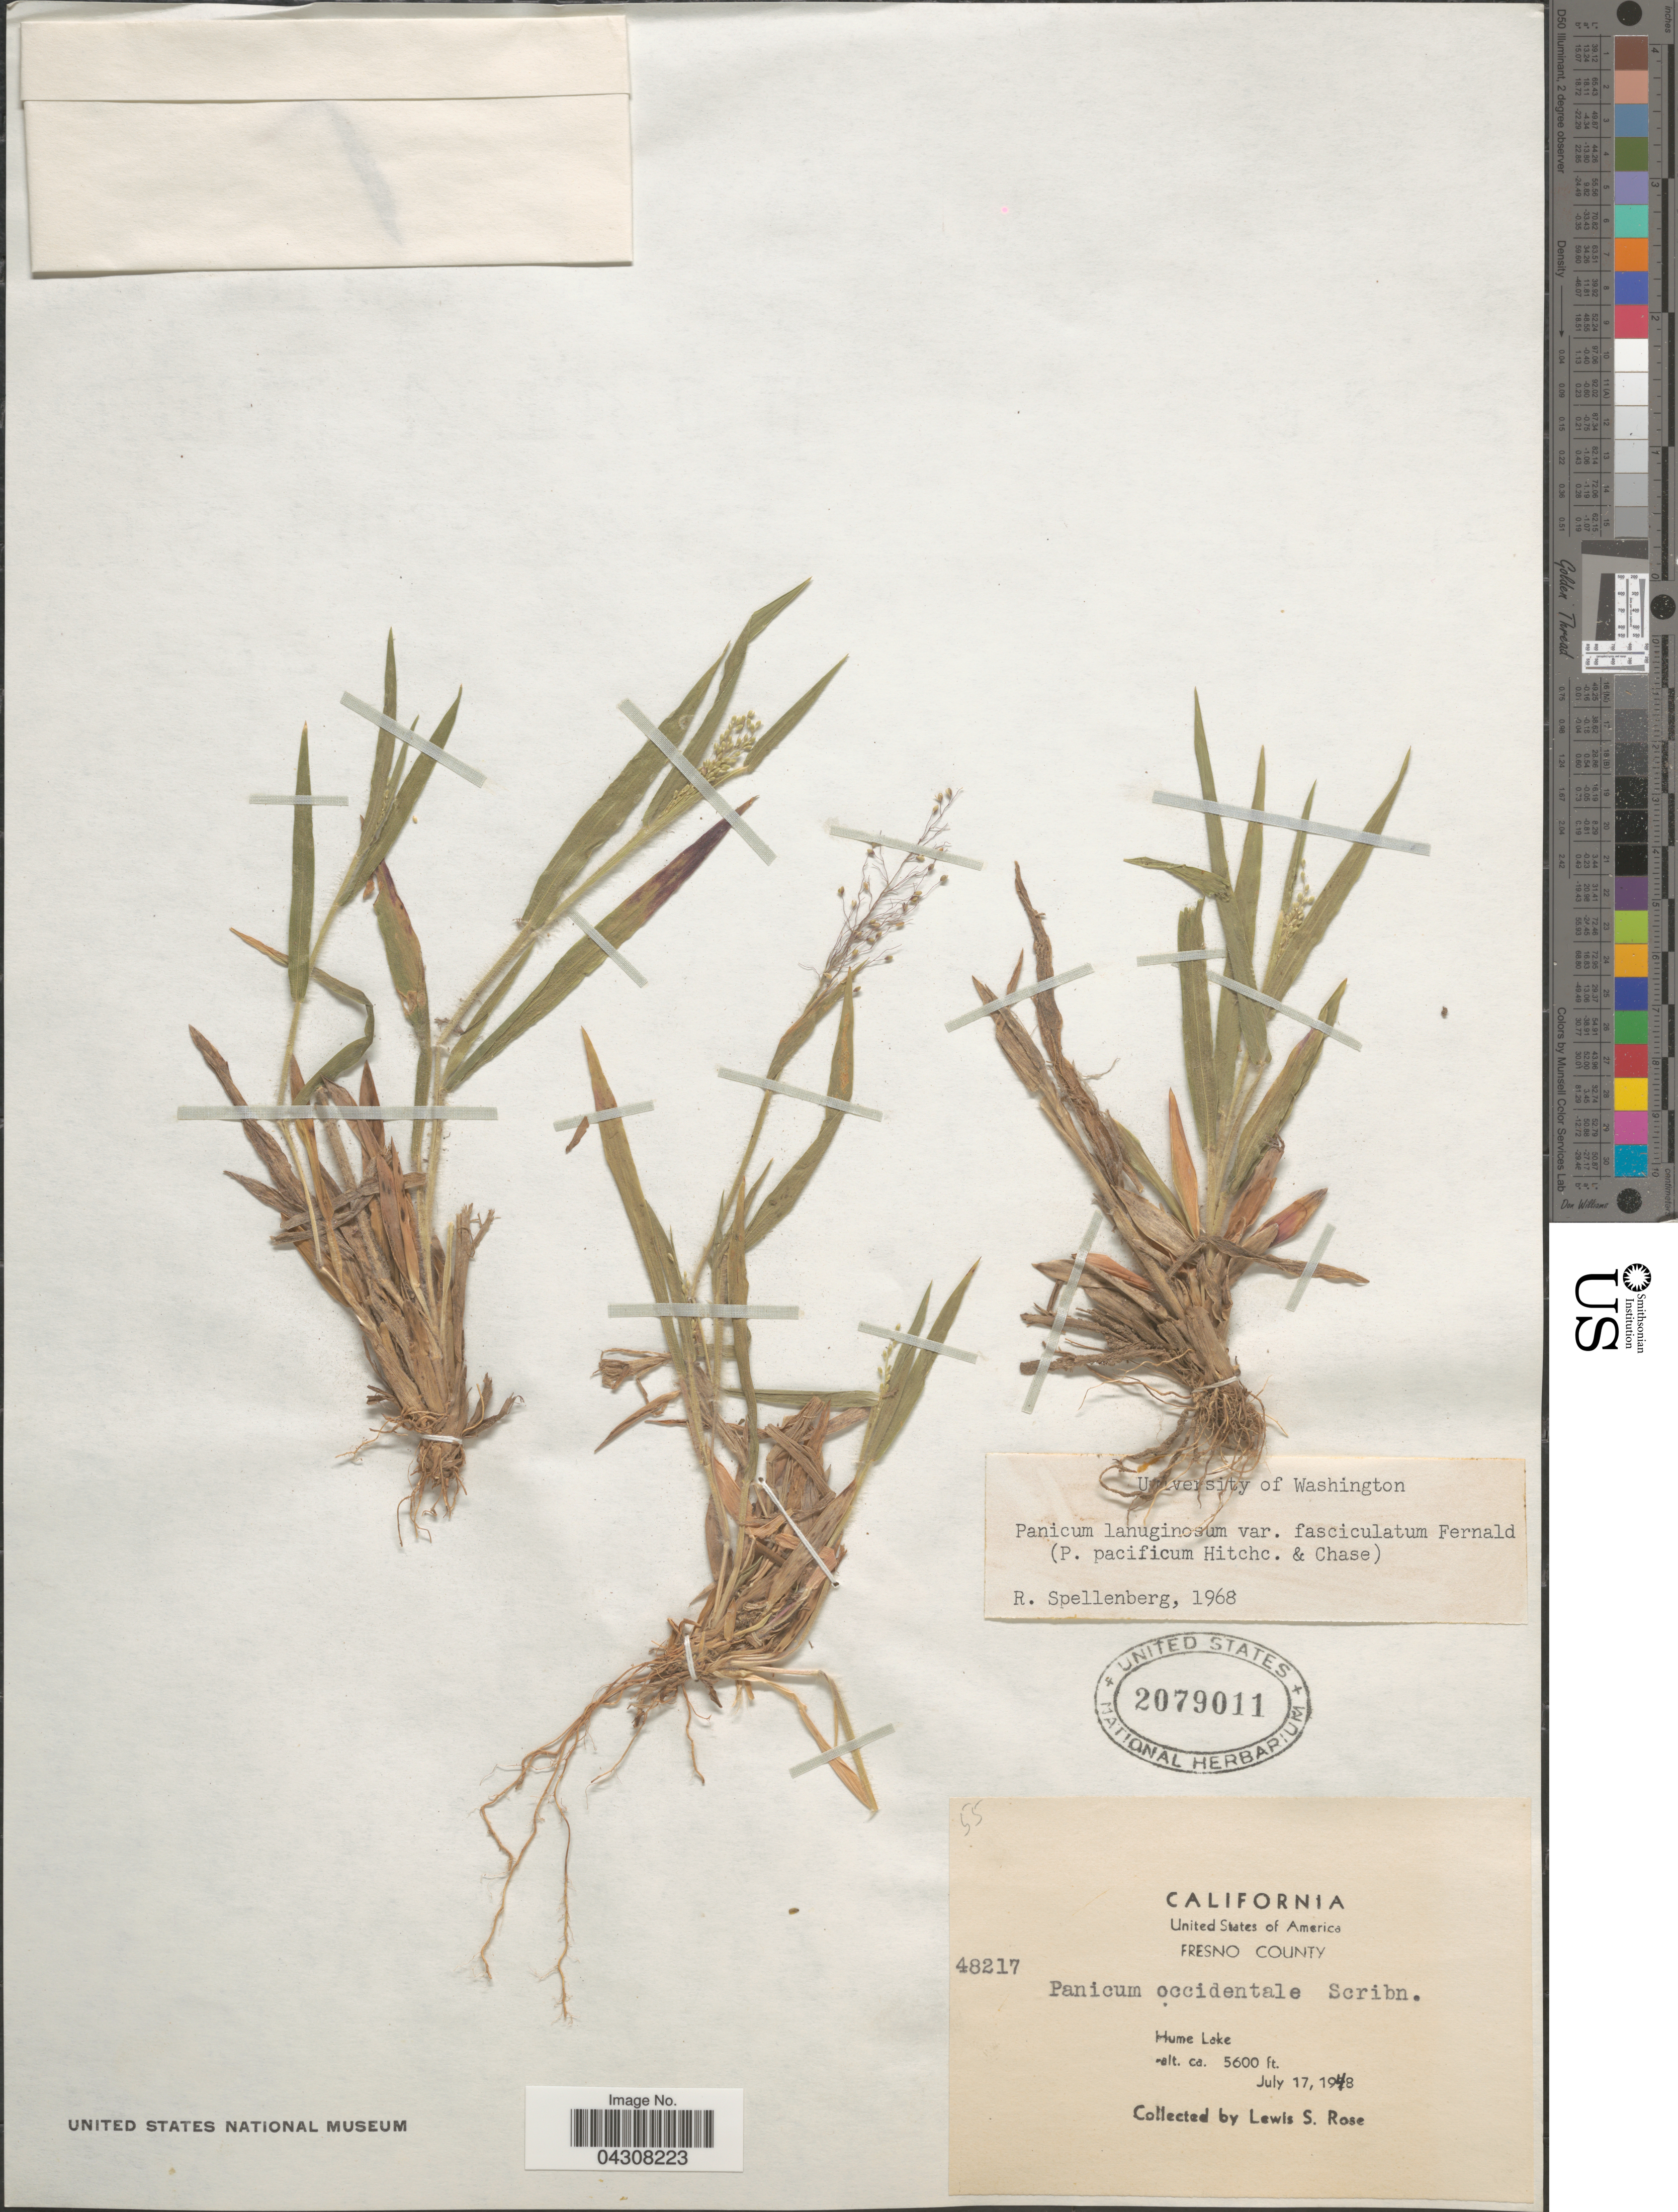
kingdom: Plantae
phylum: Tracheophyta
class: Liliopsida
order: Poales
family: Poaceae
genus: Dichanthelium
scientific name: Dichanthelium acuminatum var. acuminatum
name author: (Sw.) Gould & C.A. Clark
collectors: L. S. Rose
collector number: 48217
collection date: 1948-07-17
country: United States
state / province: California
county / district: Fresno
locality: Fresno County. Hume Lake.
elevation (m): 1707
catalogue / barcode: US 2079011